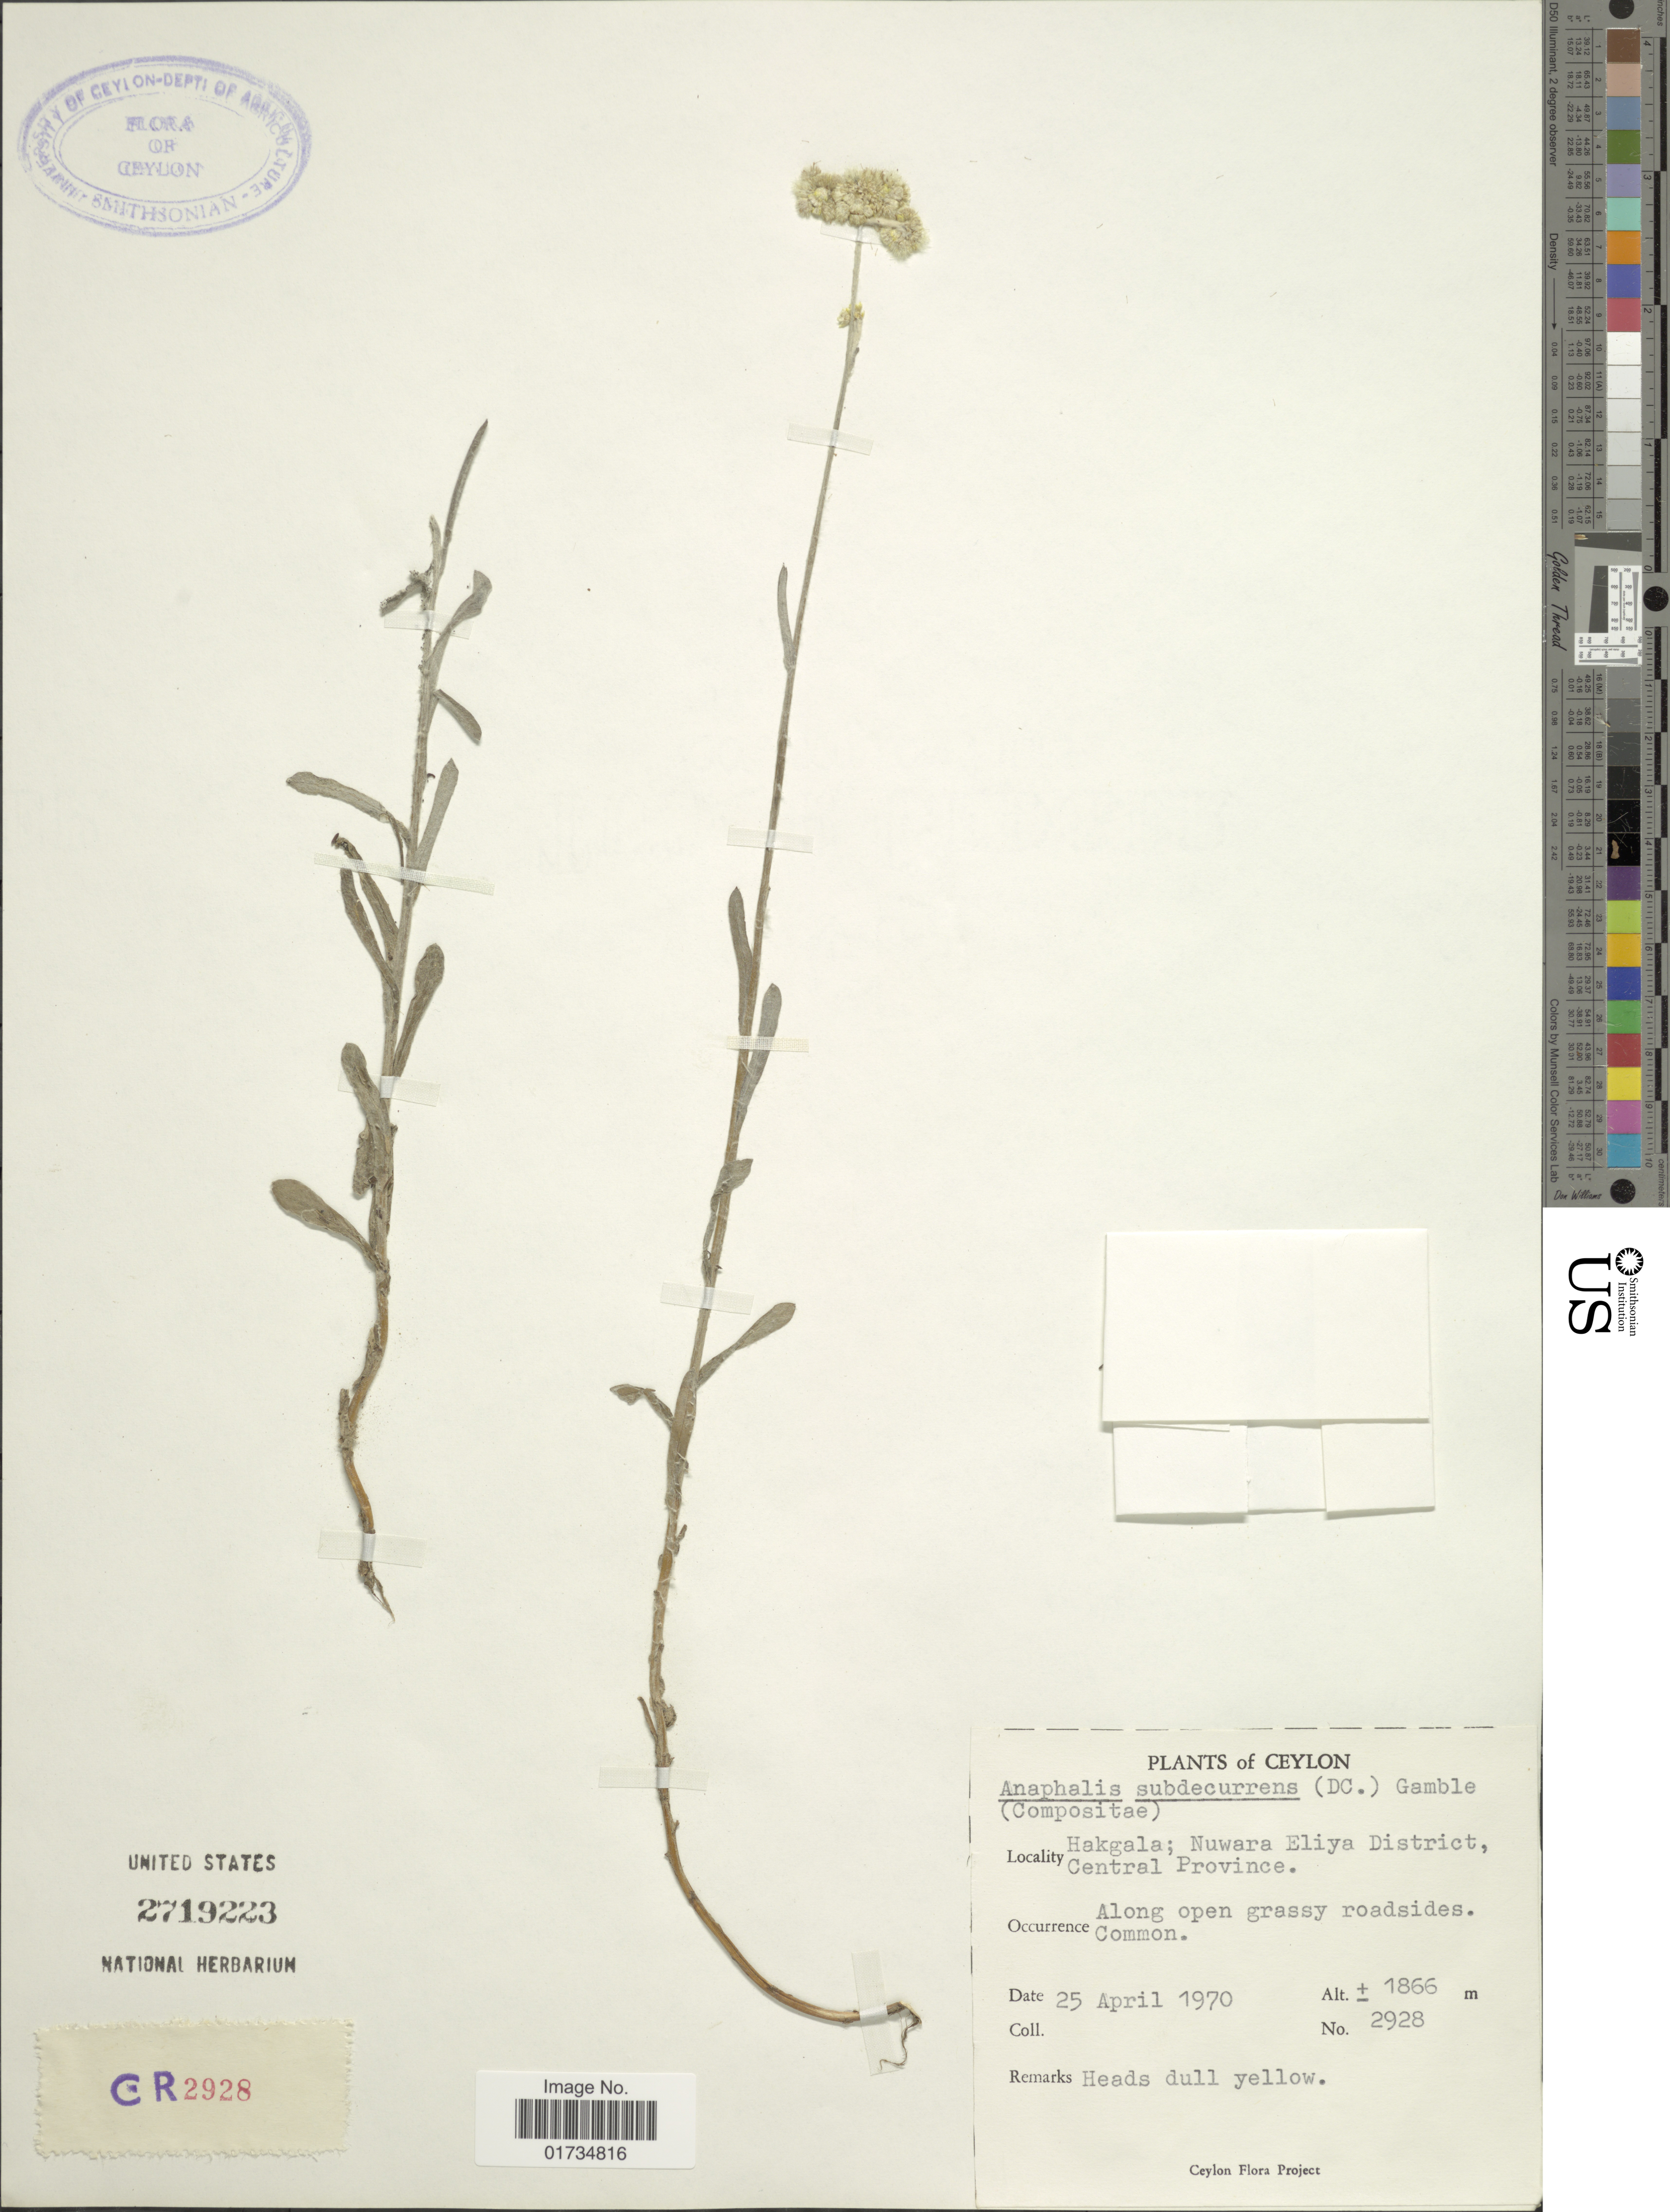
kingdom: Plantae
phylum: Tracheophyta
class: Magnoliopsida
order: Asterales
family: Asteraceae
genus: Anaphalis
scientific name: Anaphalis subdecurrens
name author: (DC.) Gamble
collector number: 2928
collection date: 1970-04-25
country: Sri Lanka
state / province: Central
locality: Ceylon. Hakgala; Nuwara Eliya District, Central Province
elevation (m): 1866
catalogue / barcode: US 2719223